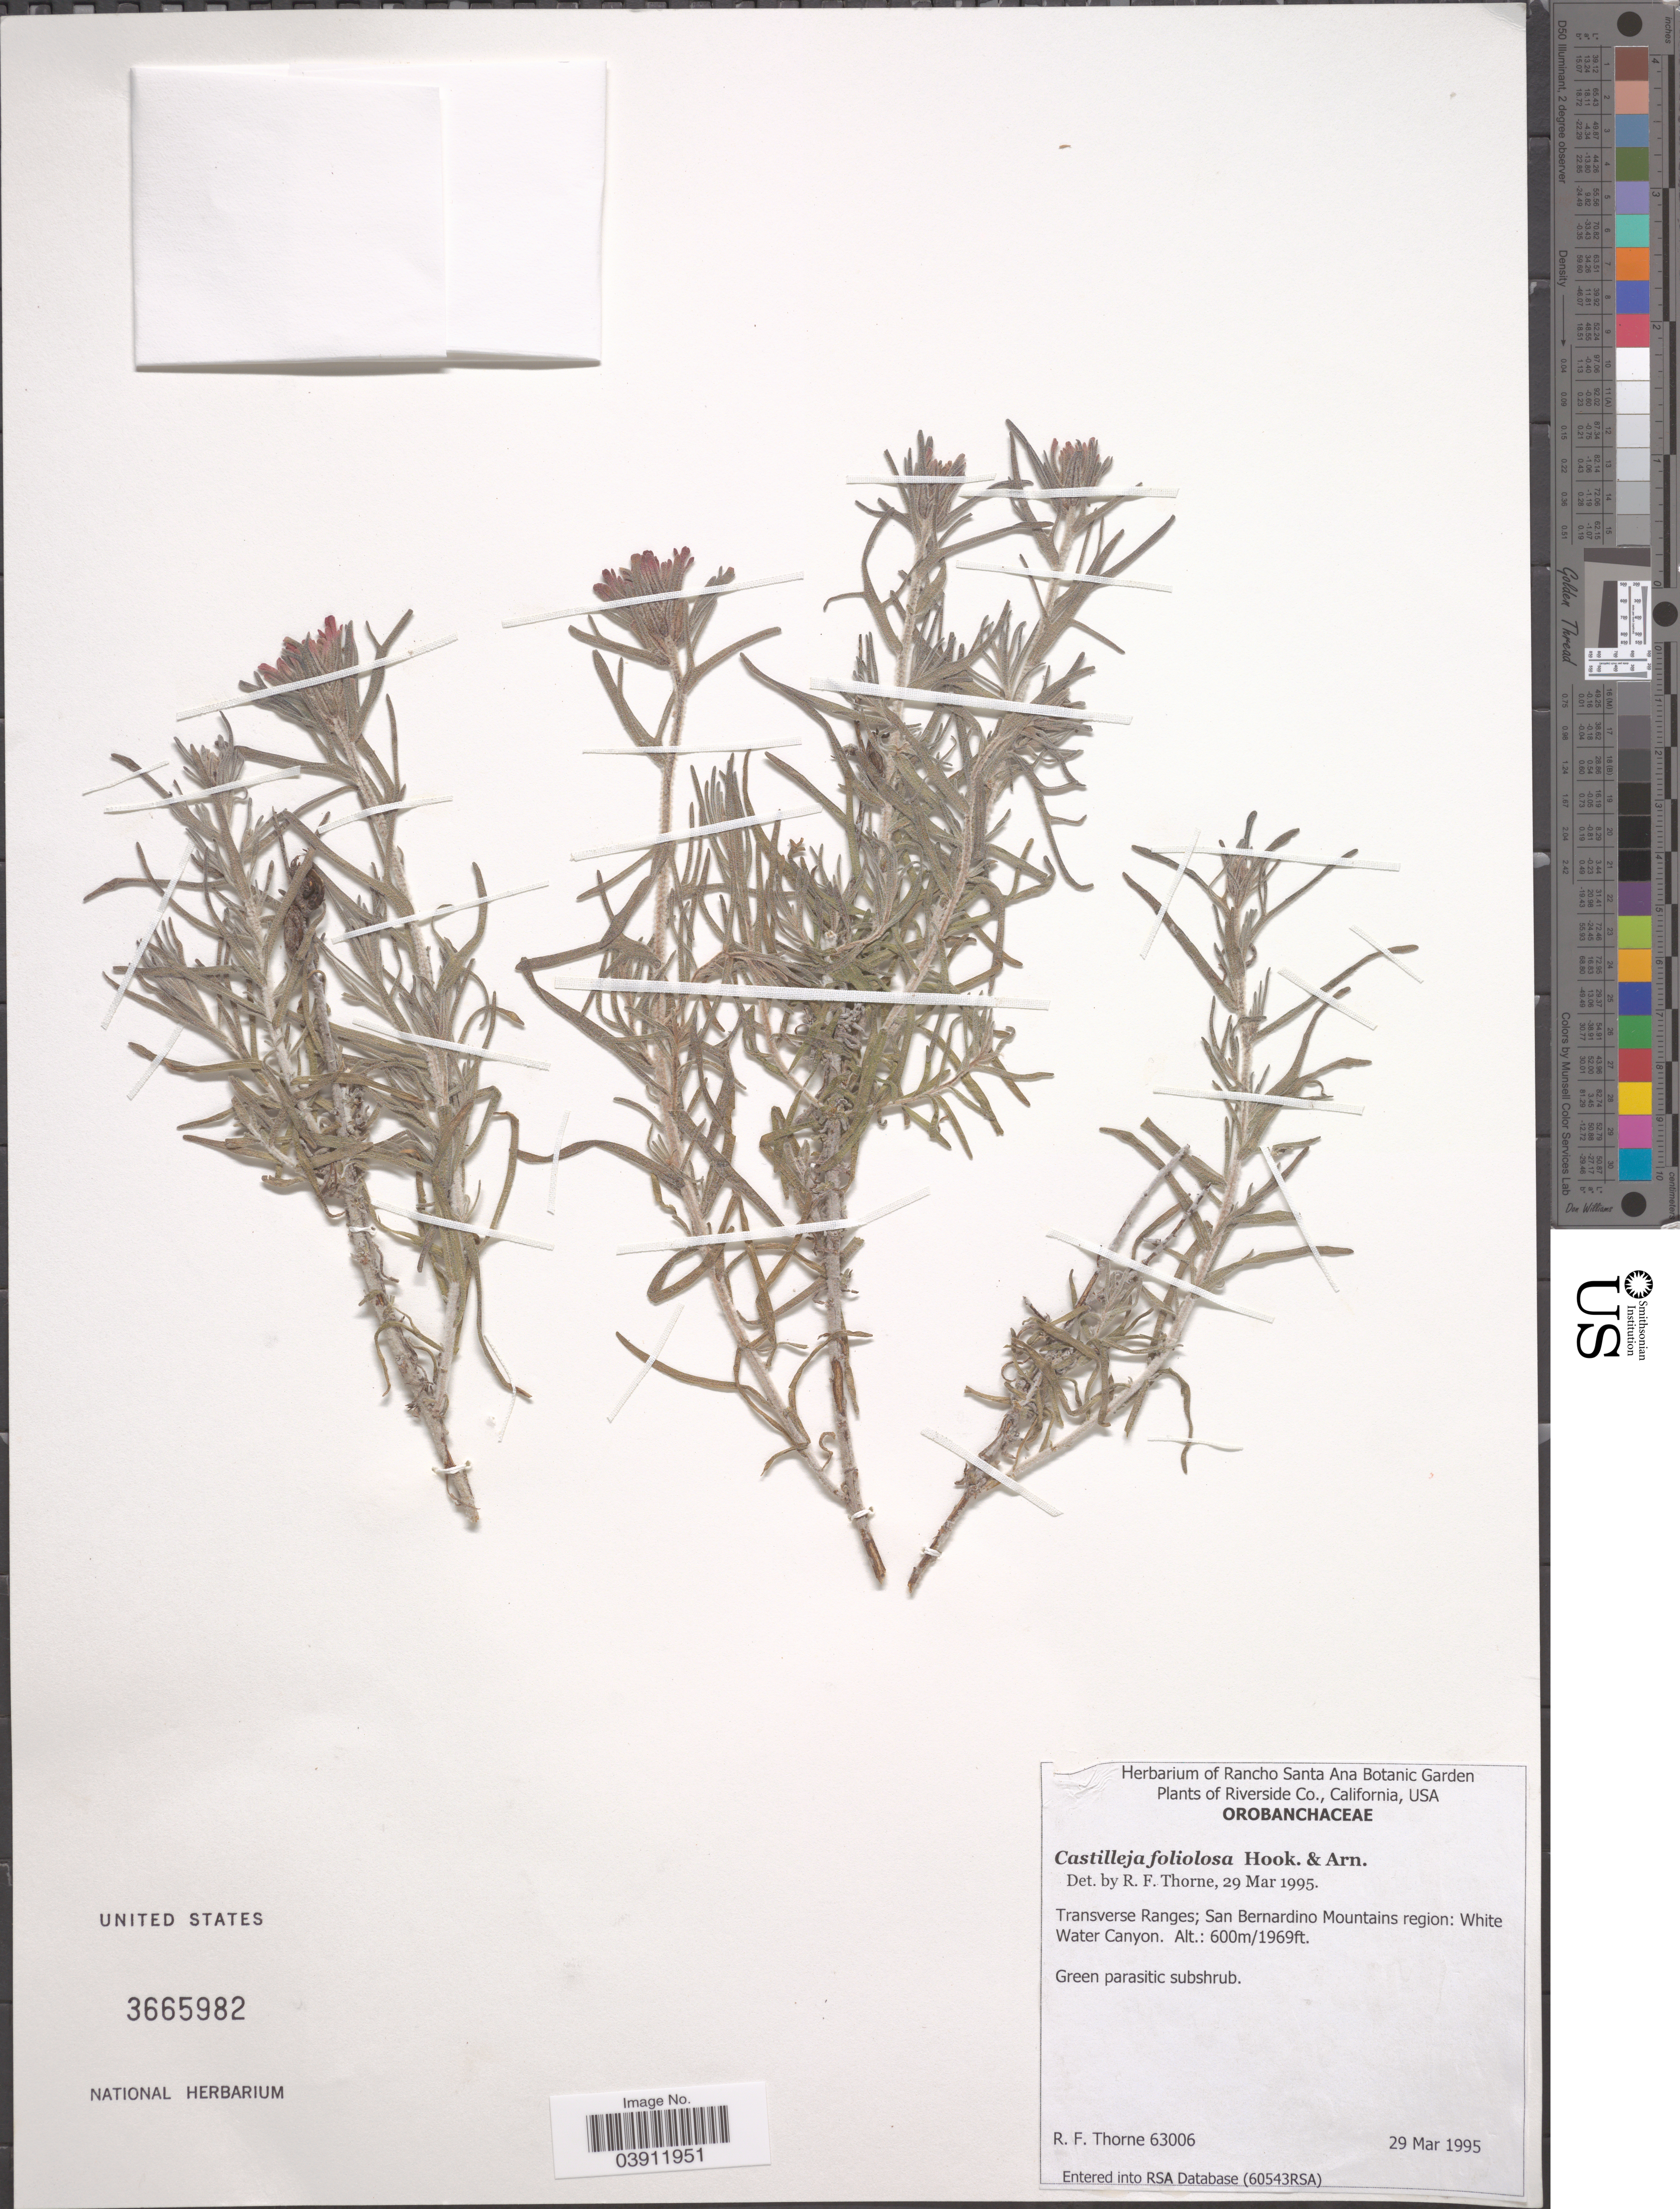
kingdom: Plantae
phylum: Tracheophyta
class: Magnoliopsida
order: Lamiales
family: Orobanchaceae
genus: Castilleja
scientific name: Castilleja foliolosa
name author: Hook. f.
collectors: R. Thorne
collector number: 63006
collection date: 1995-03-29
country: United States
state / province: California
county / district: Riverside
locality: Riverside Co. Transverse Ranges; San Bernardino Mountains region: White Water Canyon.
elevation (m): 600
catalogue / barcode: US 3665982